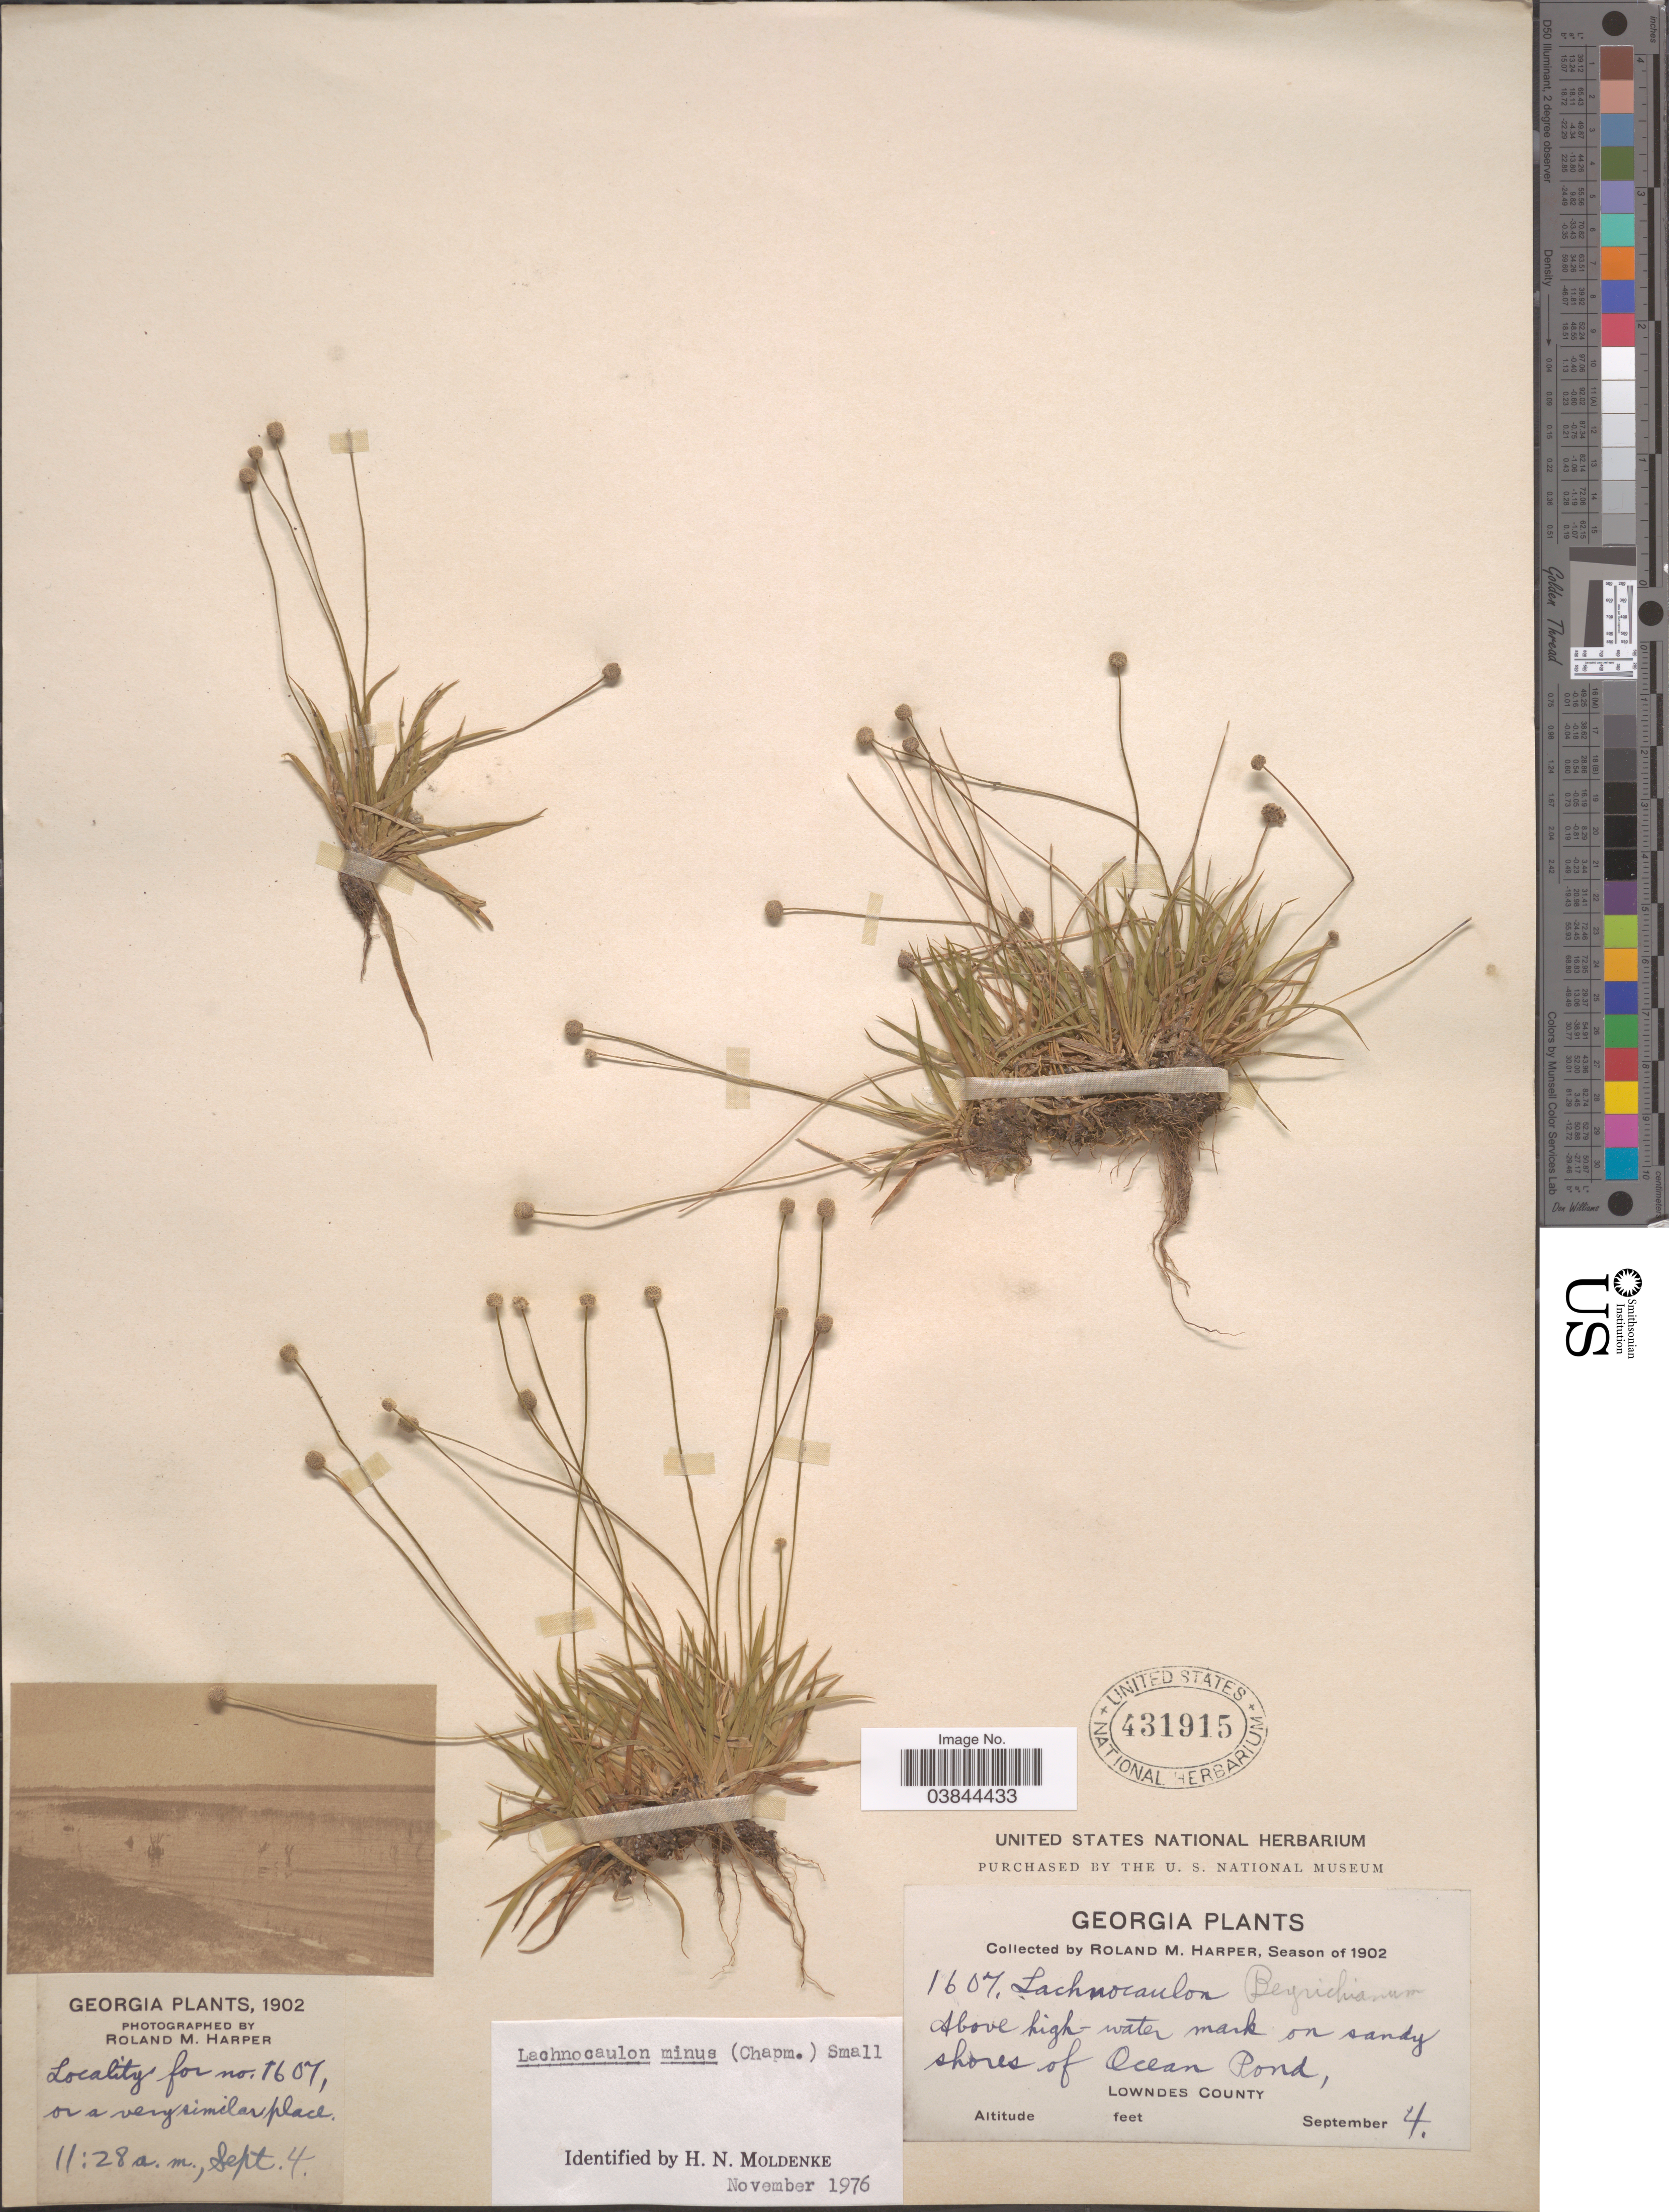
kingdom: Plantae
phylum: Tracheophyta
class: Liliopsida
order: Poales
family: Eriocaulaceae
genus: Lachnocaulon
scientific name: Lachnocaulon minus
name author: (Chapm.) Small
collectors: R. M. Harper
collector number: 1607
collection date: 1902-09-04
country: United States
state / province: Georgia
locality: Ocean Pond, Lowndes County.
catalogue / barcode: US 431915